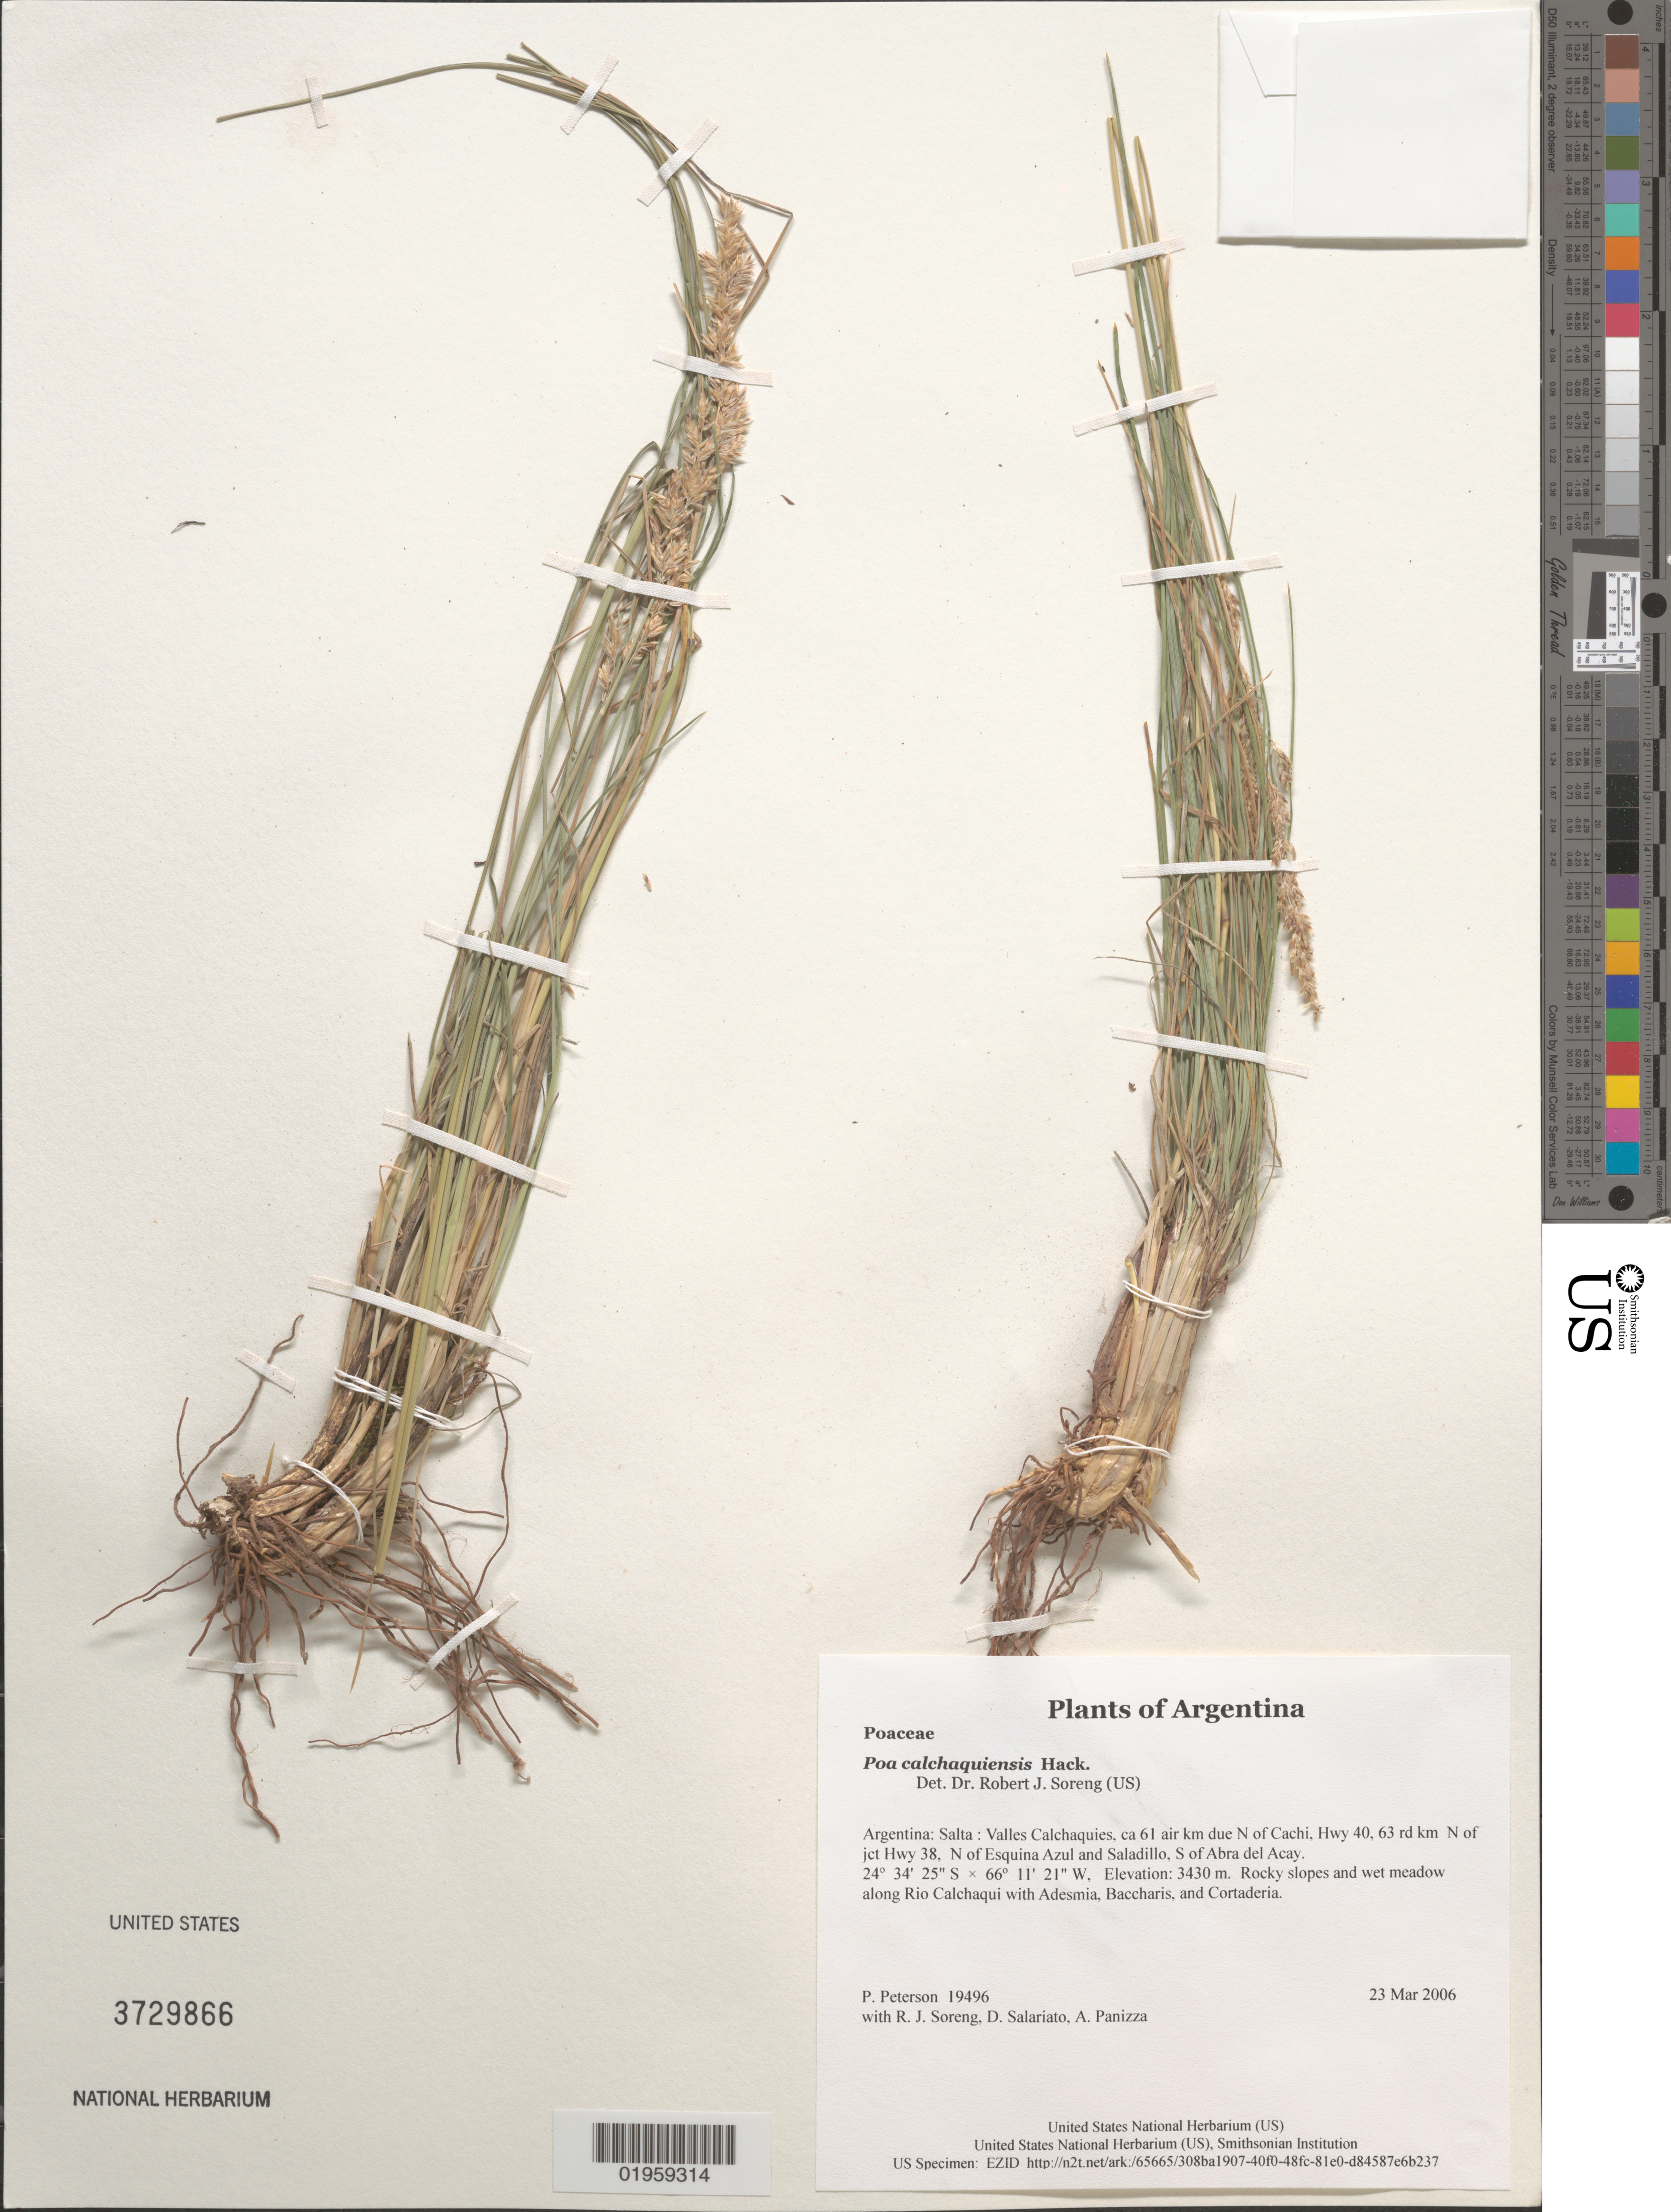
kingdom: Plantae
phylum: Tracheophyta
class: Liliopsida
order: Poales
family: Poaceae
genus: Poa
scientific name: Poa calchaquiensis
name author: Hack.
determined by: Soreng, Robert J., Research Associate (BOT), Smithsonian Institution - National Museum of Natural History (UNITED STATES)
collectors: P. M. Peterson, R. J. Soreng, D. Salariato & A. Panizza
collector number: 19496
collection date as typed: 23 Mar 2006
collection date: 2006-03-23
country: Argentina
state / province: Salta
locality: Valles Calchaquies, ca 61 air km due N of Cachi, Hwy 40, 63 rd km N of jct Hwy 38, N of Esquina Azul and Saladillo, S of Abra del Acay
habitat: Rocky slopes and wet meadow along Rio Calchaqui with Adesmia, Baccharis, and Cortaderia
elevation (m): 3430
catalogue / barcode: US 3729866